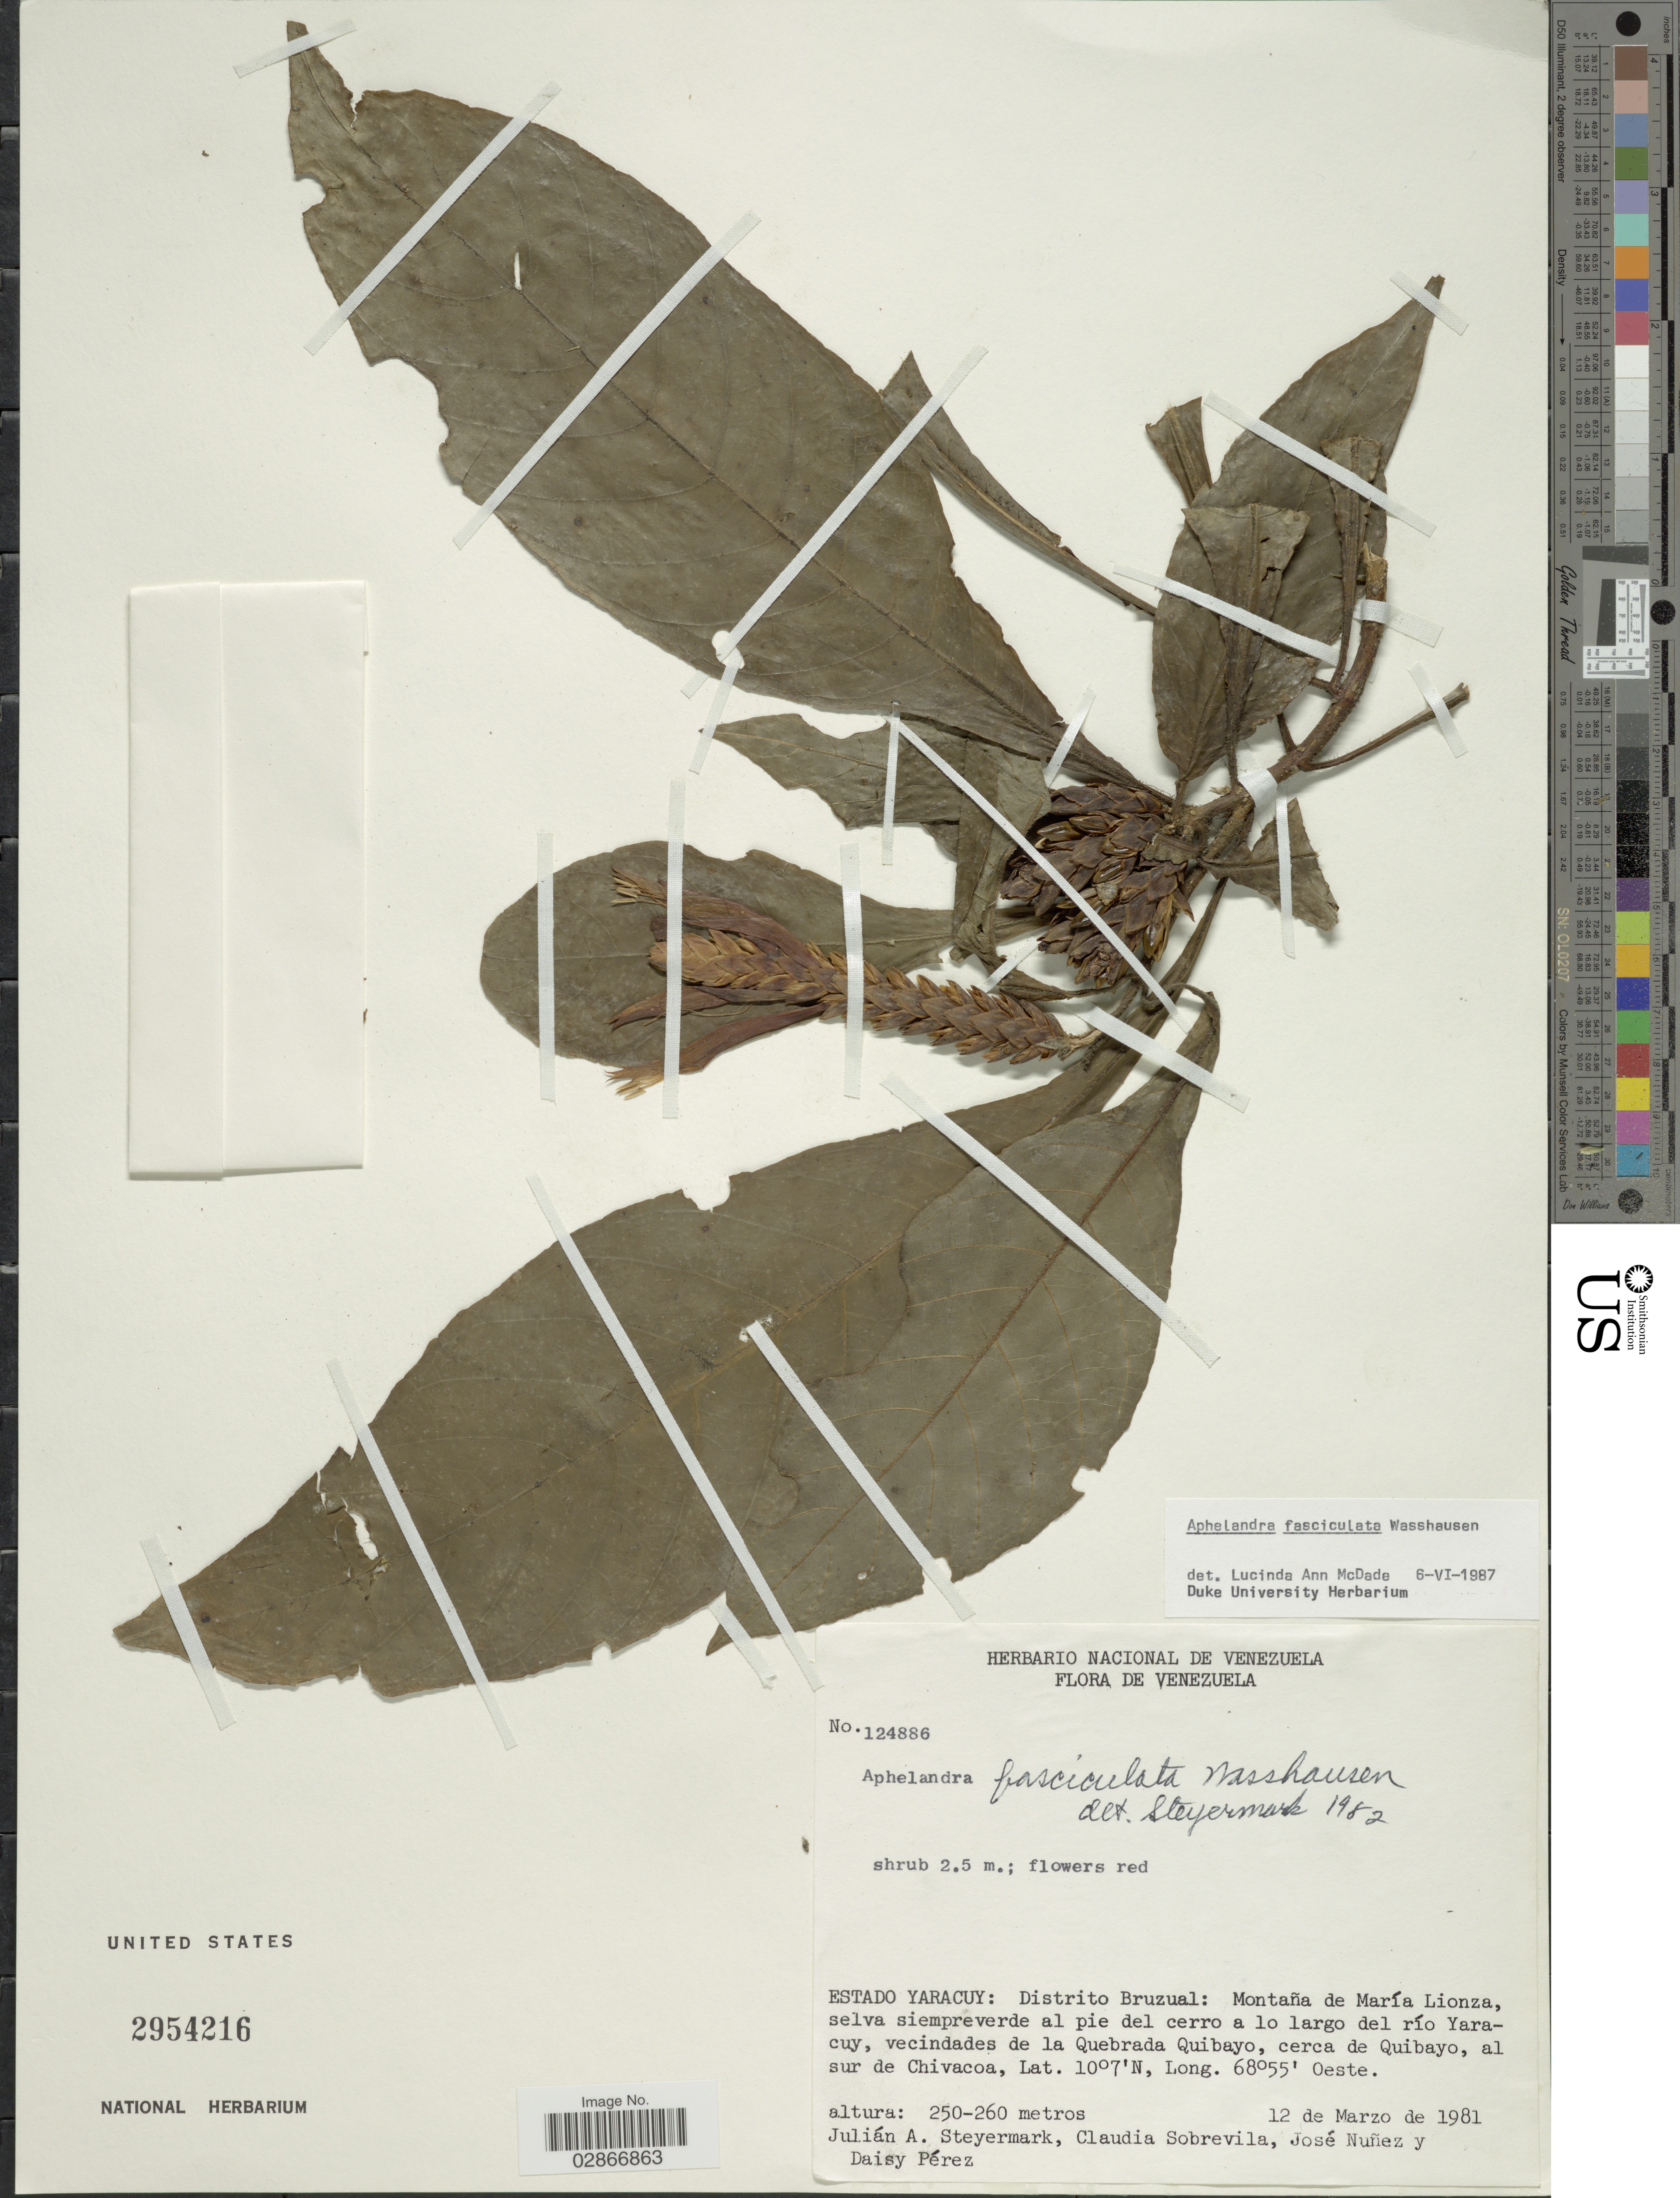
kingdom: Plantae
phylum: Tracheophyta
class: Magnoliopsida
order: Lamiales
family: Acanthaceae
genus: Aphelandra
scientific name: Aphelandra fasciculata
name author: Wassh.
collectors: J. Steyermark, C. Sobrevila, J. Nunez & D. Perez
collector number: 124886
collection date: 1981-03-12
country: Venezuela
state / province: Yaracuy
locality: Distrito Bruzual: Montaña de María Lionza, selva siempreverde al pie del cerro a lo largo del río Yaracuy, vecindades de la Quebrada Quibayo, cerca de Quibayo, al sur de Chivacoa.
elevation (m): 250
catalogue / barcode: US 2954216